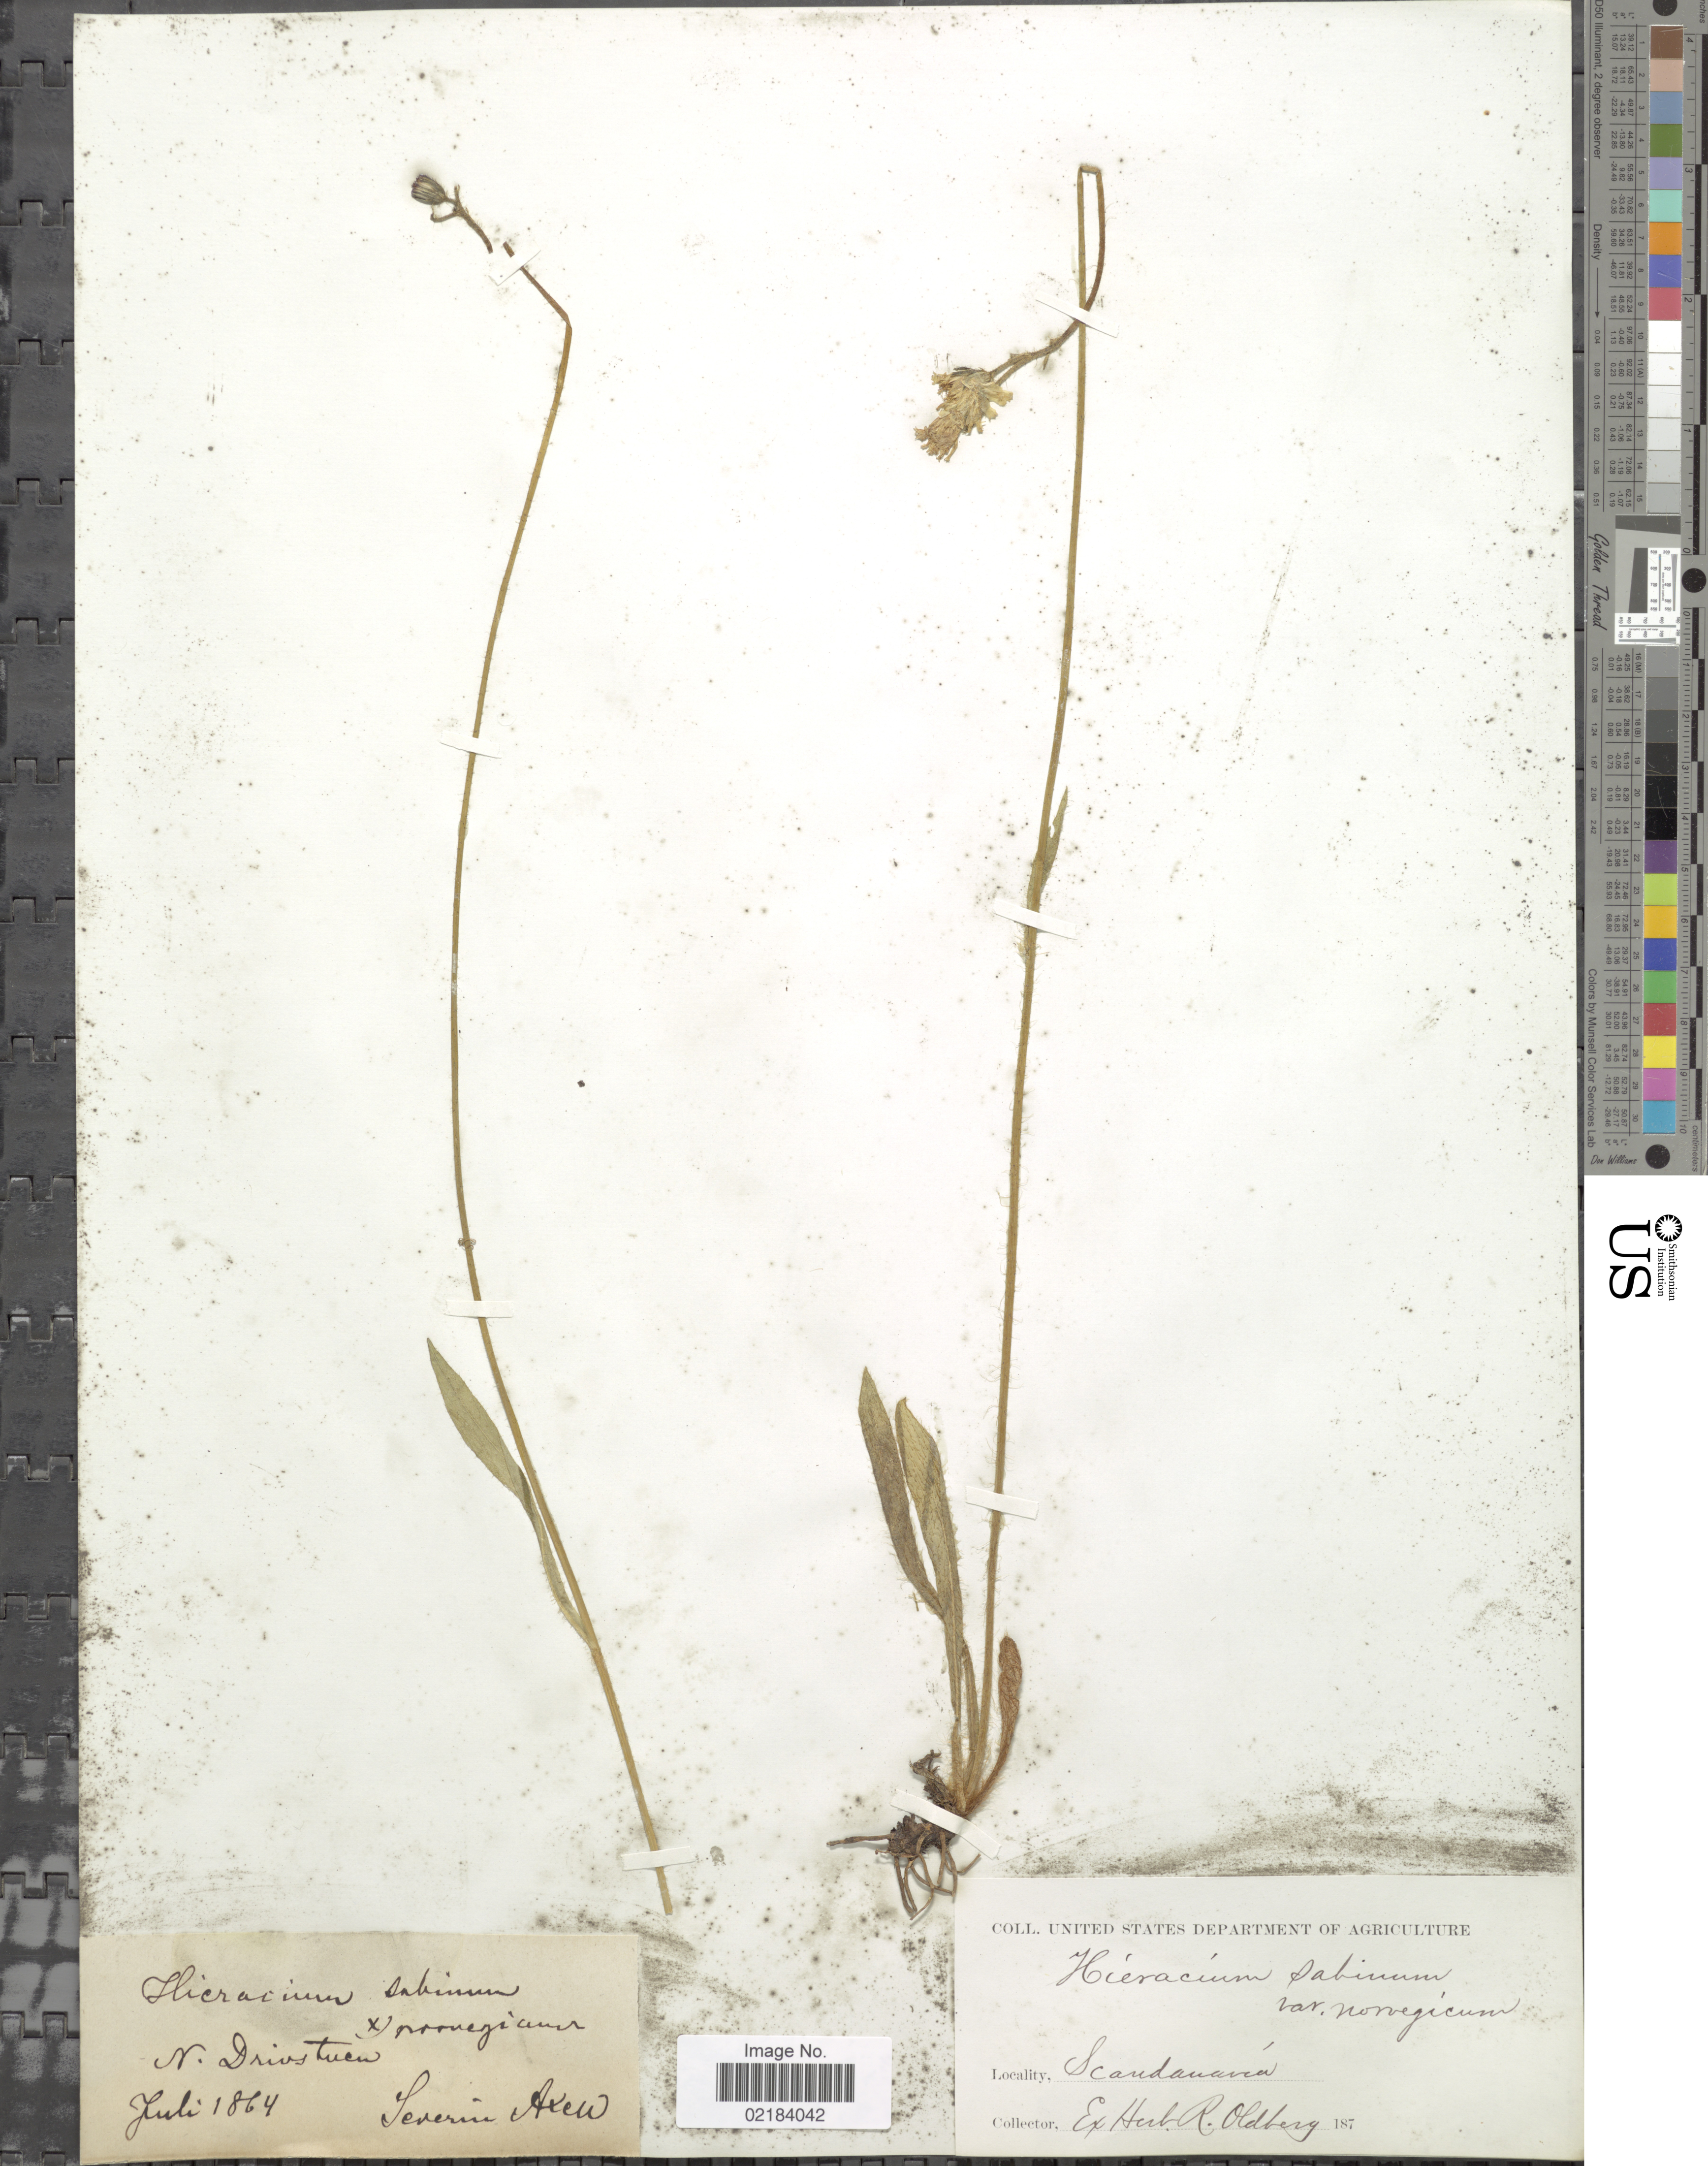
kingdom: Plantae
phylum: Tracheophyta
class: Magnoliopsida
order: Asterales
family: Asteraceae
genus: Hieracium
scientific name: Hieracium sabinum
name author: Sebast.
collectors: S. Axell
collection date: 1864-07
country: Norway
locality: Scandanavía